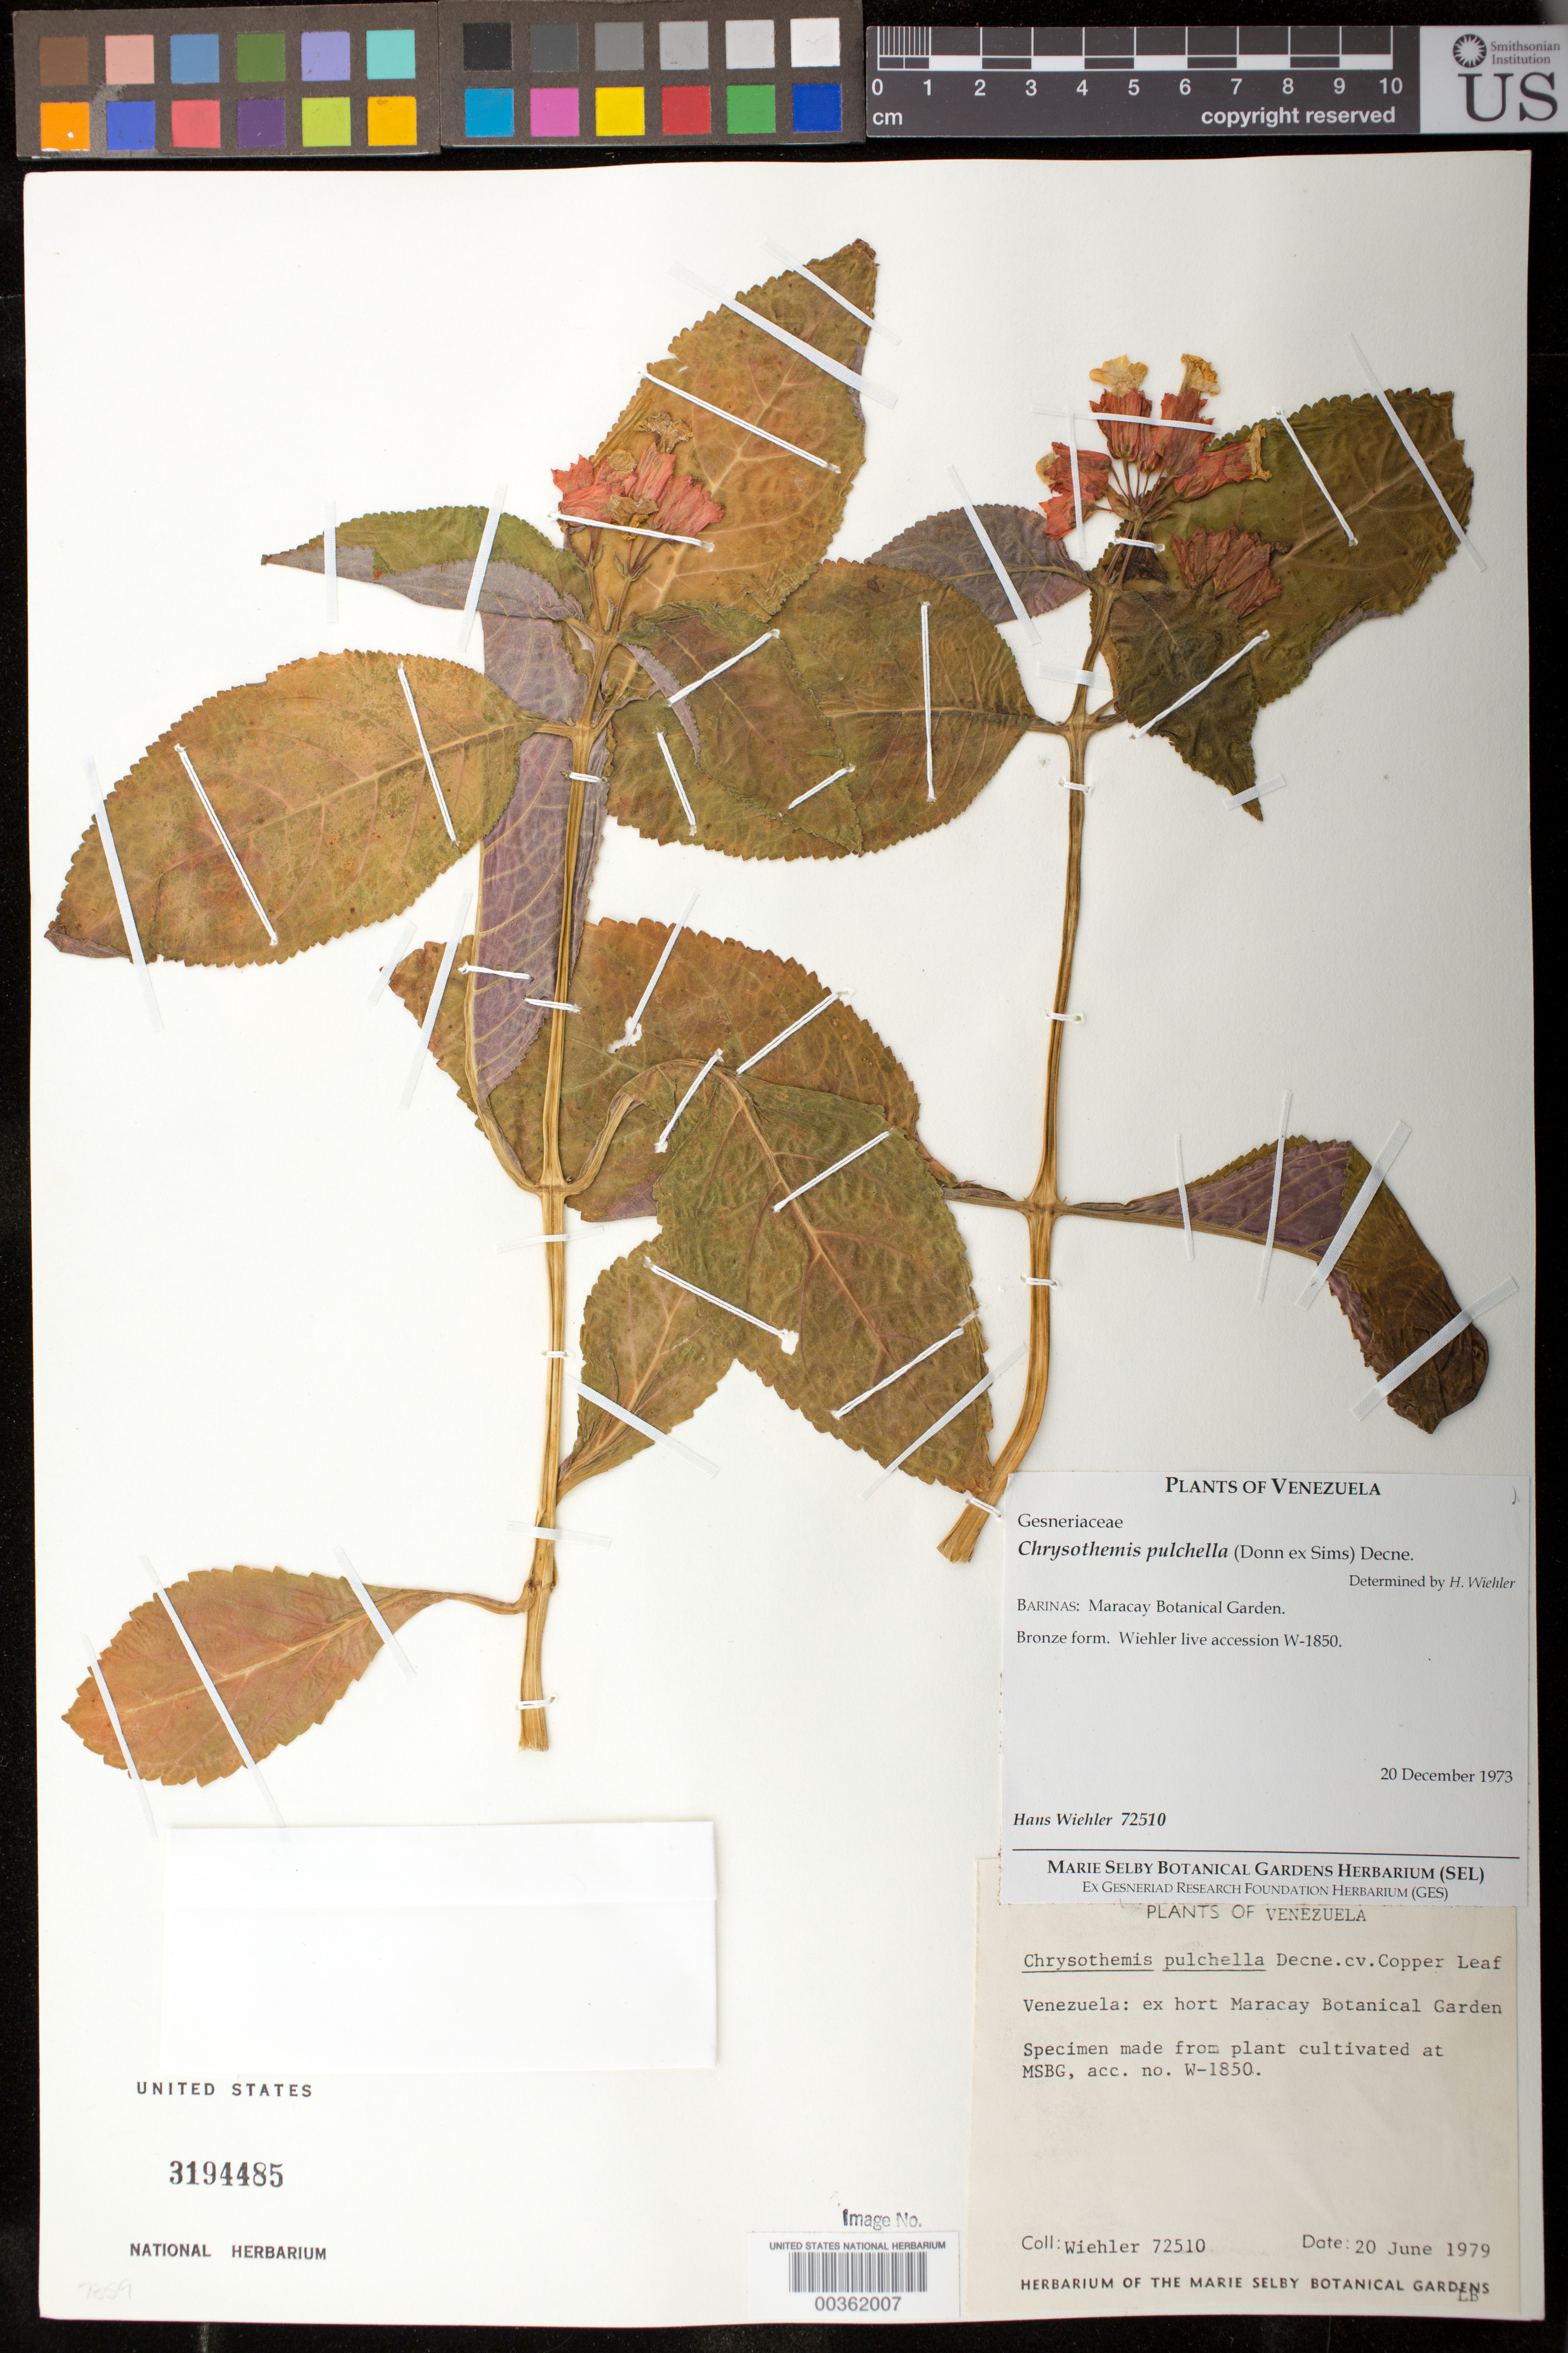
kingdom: Plantae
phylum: Tracheophyta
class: Magnoliopsida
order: Lamiales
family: Gesneriaceae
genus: Chrysothemis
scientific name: Chrysothemis pulchella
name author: (Donn ex Sims) Decne.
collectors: H. J. Wiehler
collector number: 72510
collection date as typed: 20 Jun 1979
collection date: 1979-06-20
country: Venezuela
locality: Cultivated at the Marie Selby Botanical Gardens, Sarasota, Florida. [orig. Venezuela: ex hort Maracay Botanical Garden]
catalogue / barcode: US 3194485